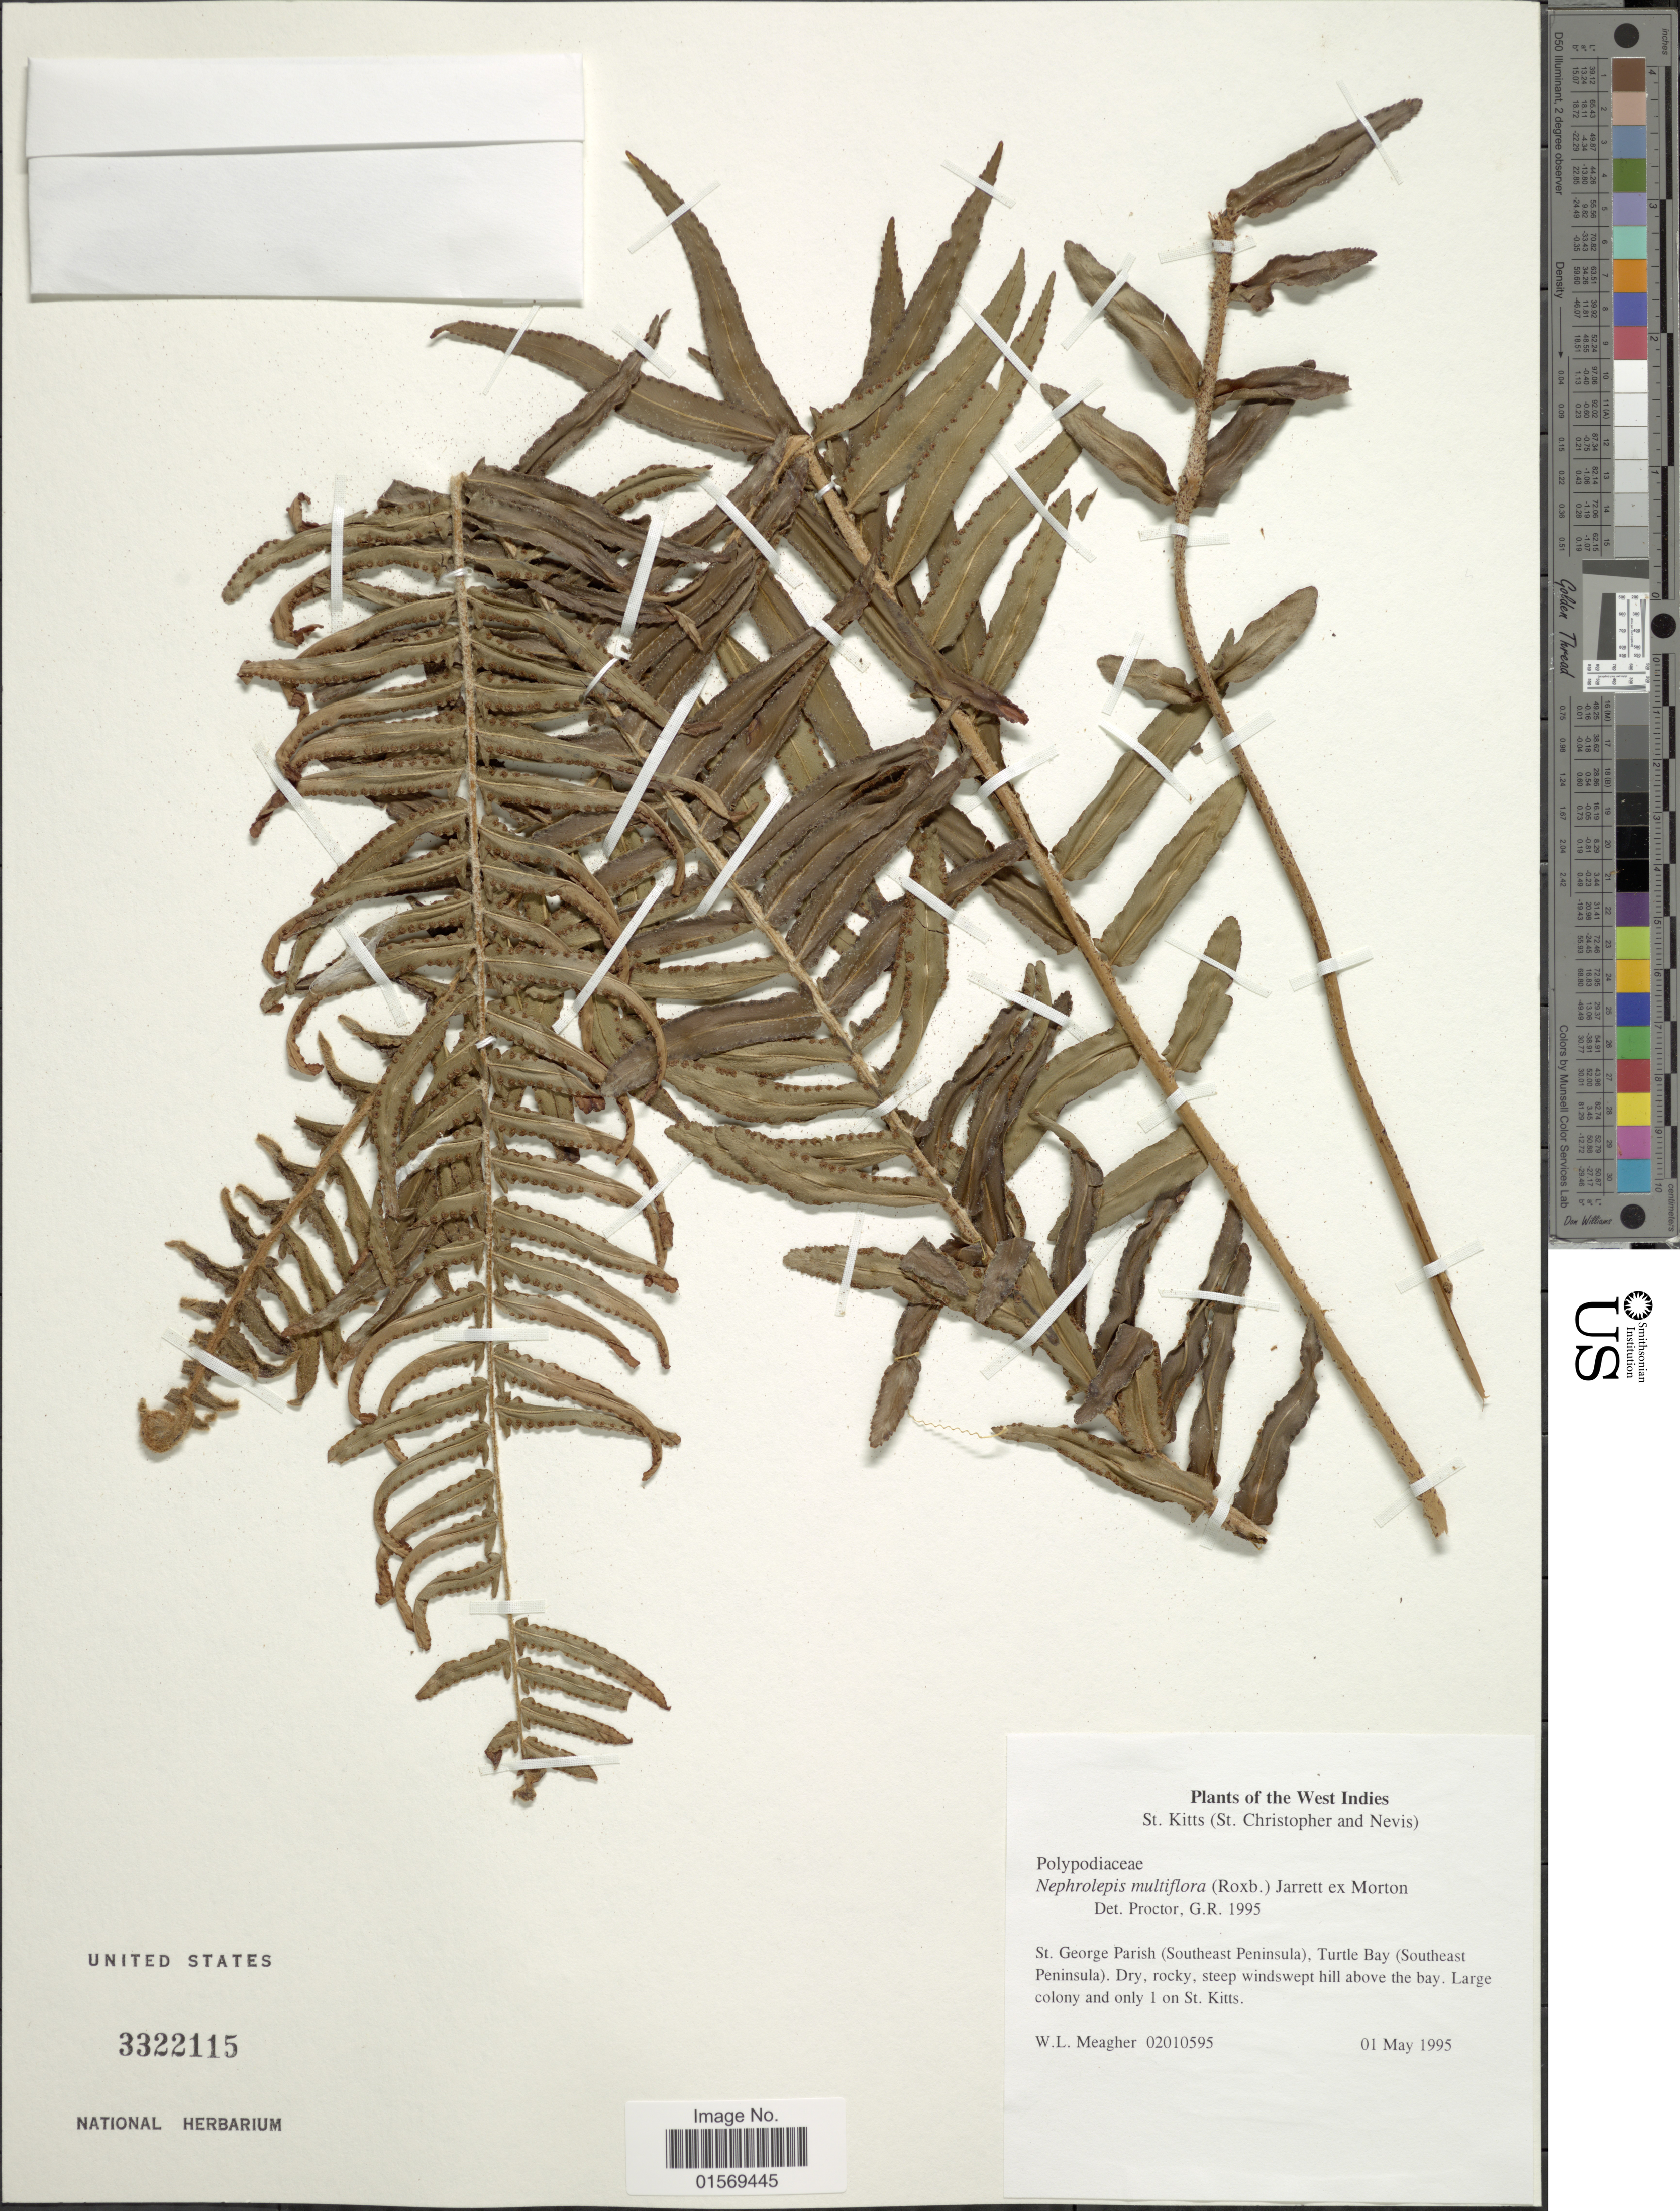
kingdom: Plantae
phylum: Tracheophyta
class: Polypodiopsida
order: Polypodiales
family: Nephrolepidaceae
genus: Nephrolepis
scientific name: Nephrolepis multiflora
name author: (Roxb.) F.M. Jarrett ex C.V. Morton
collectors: W. Meagher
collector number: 02010595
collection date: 1995-05-01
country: Dominica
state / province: St. George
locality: West Indies, St, Kitts (St. Christopher and Nevis), St. George Parish (Southeast Peninsula), Ture Bay (Southeast Peninsula).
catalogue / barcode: US 3322115